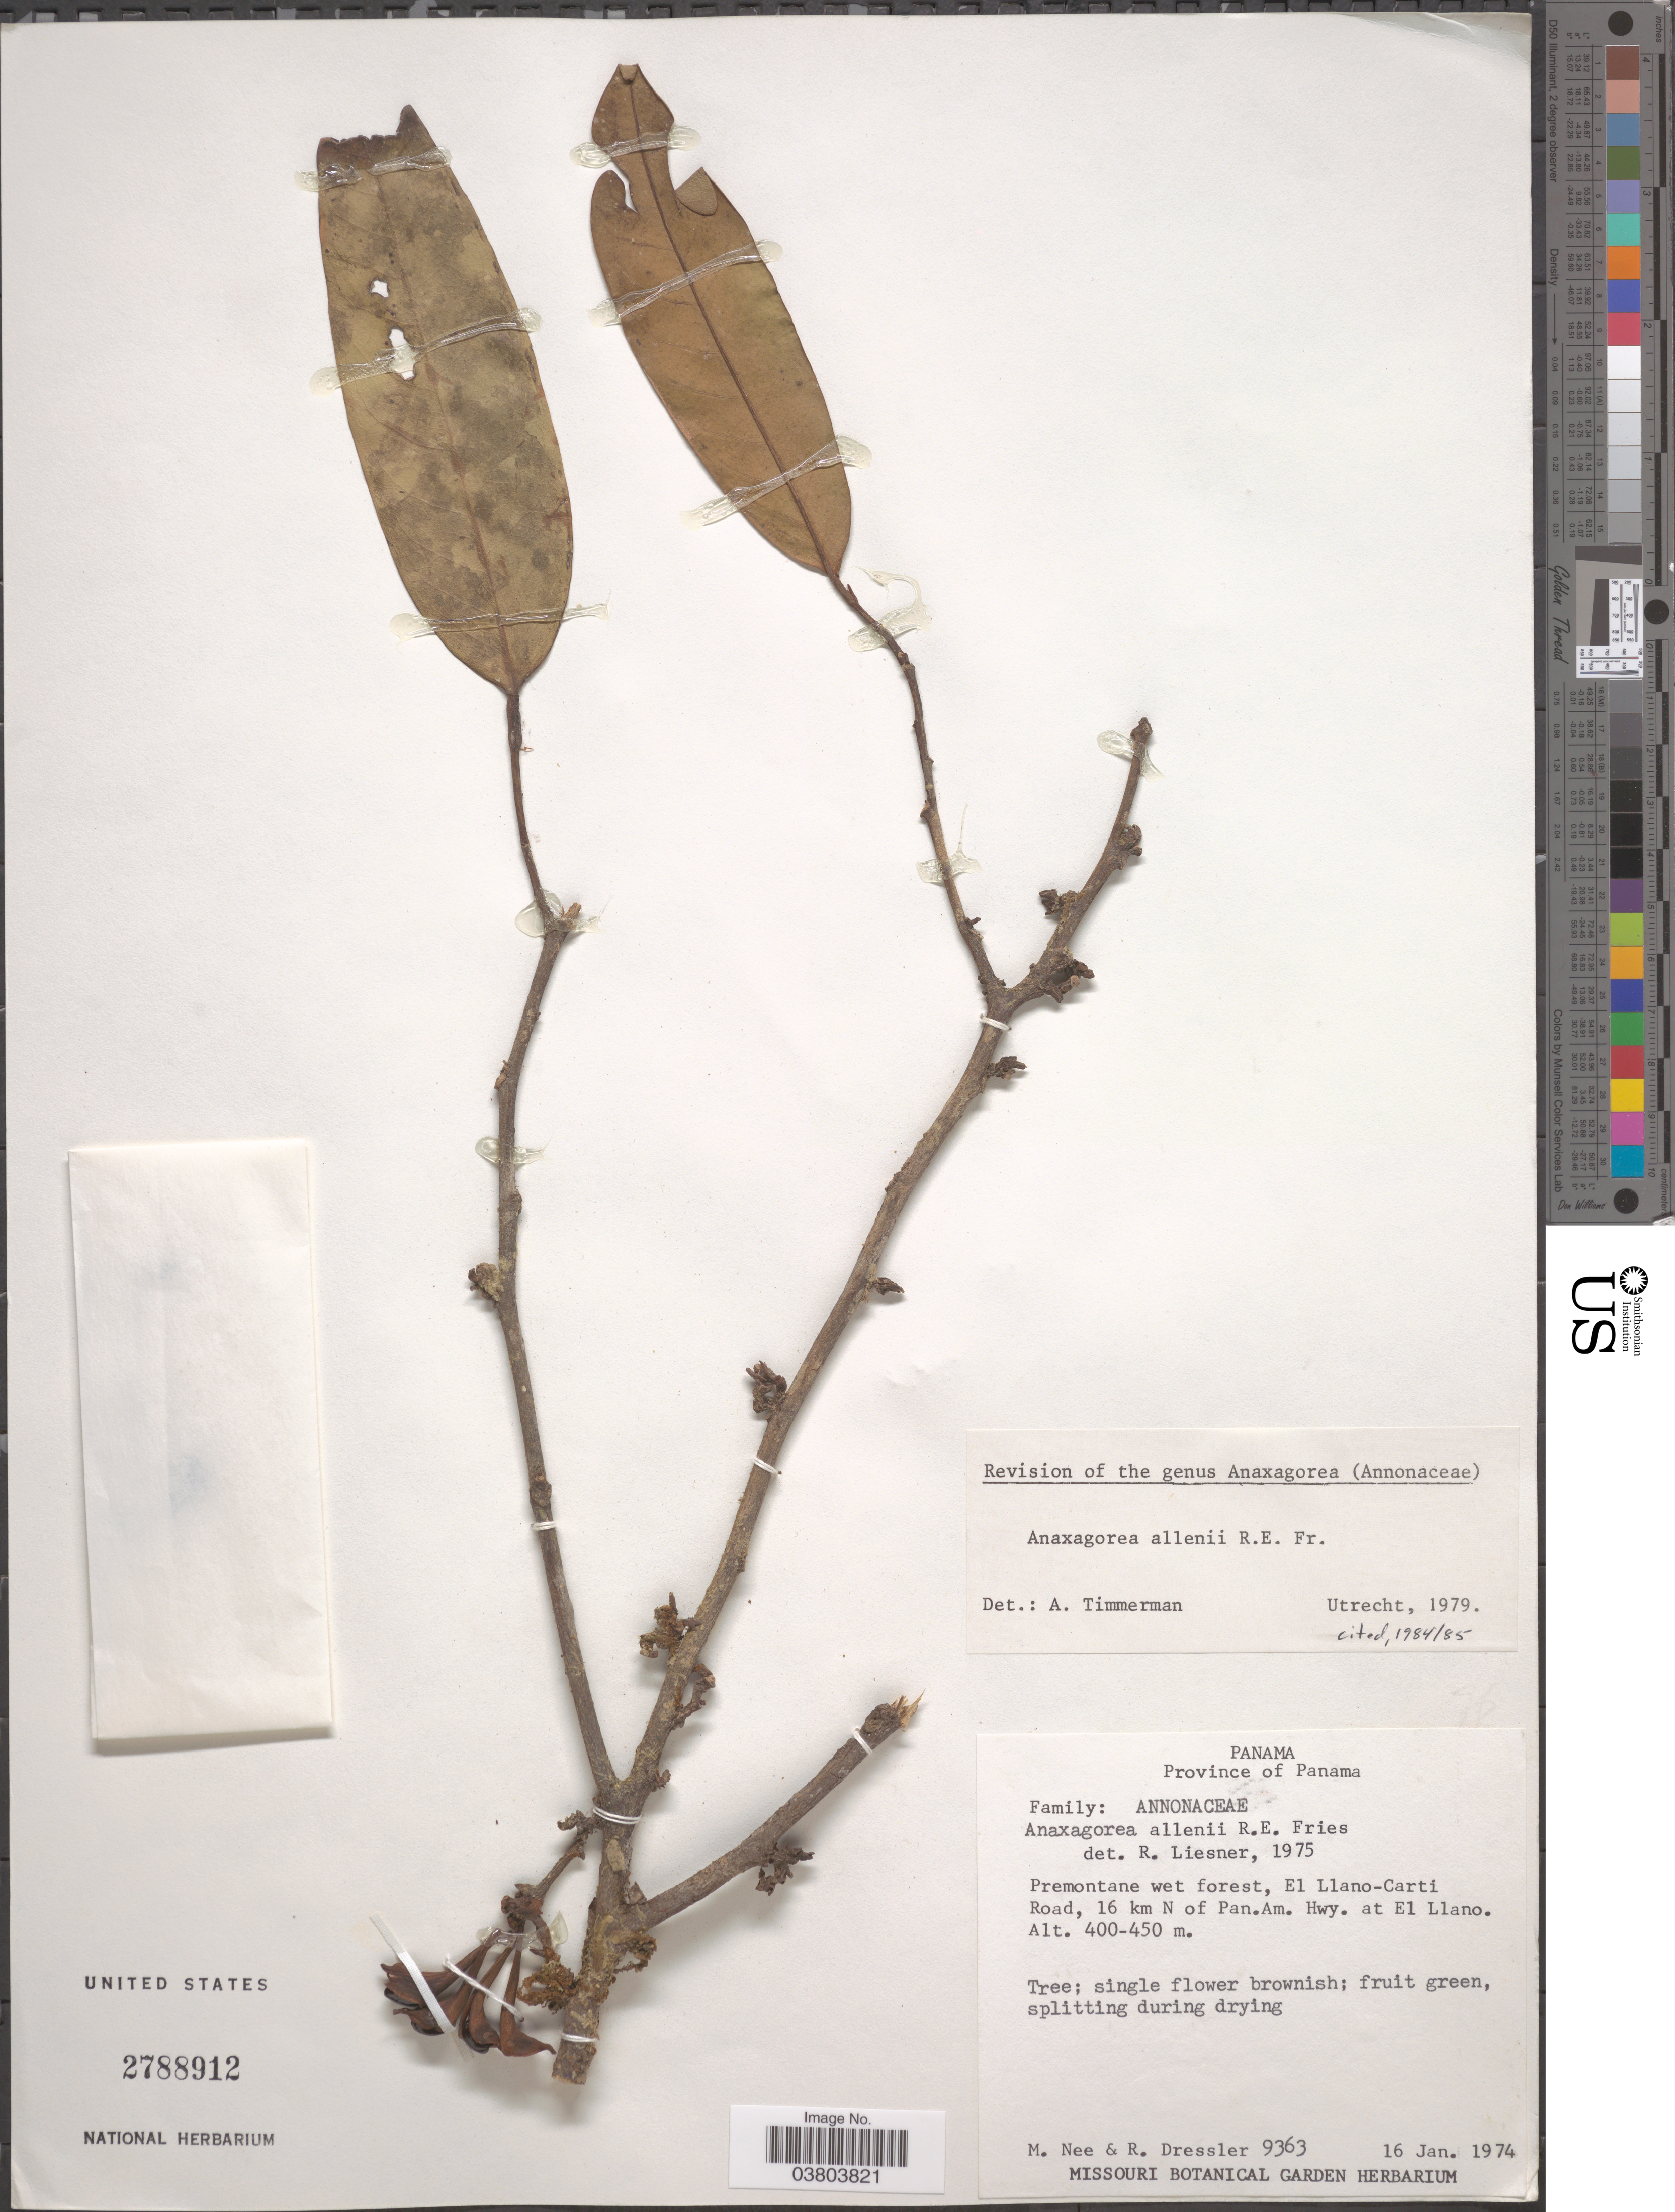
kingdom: Plantae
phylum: Tracheophyta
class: Magnoliopsida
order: Magnoliales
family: Annonaceae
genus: Anaxagorea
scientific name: Anaxagorea allenii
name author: R.E. Fr.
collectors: M. Nee & R. Dressler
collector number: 9363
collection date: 1974-01-16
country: Panama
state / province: Panamá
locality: Premontane wet forest, El Llano-Carti Road, 16 km N of Pan. Am. Hwy. at El Llano.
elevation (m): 400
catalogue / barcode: US 2788912